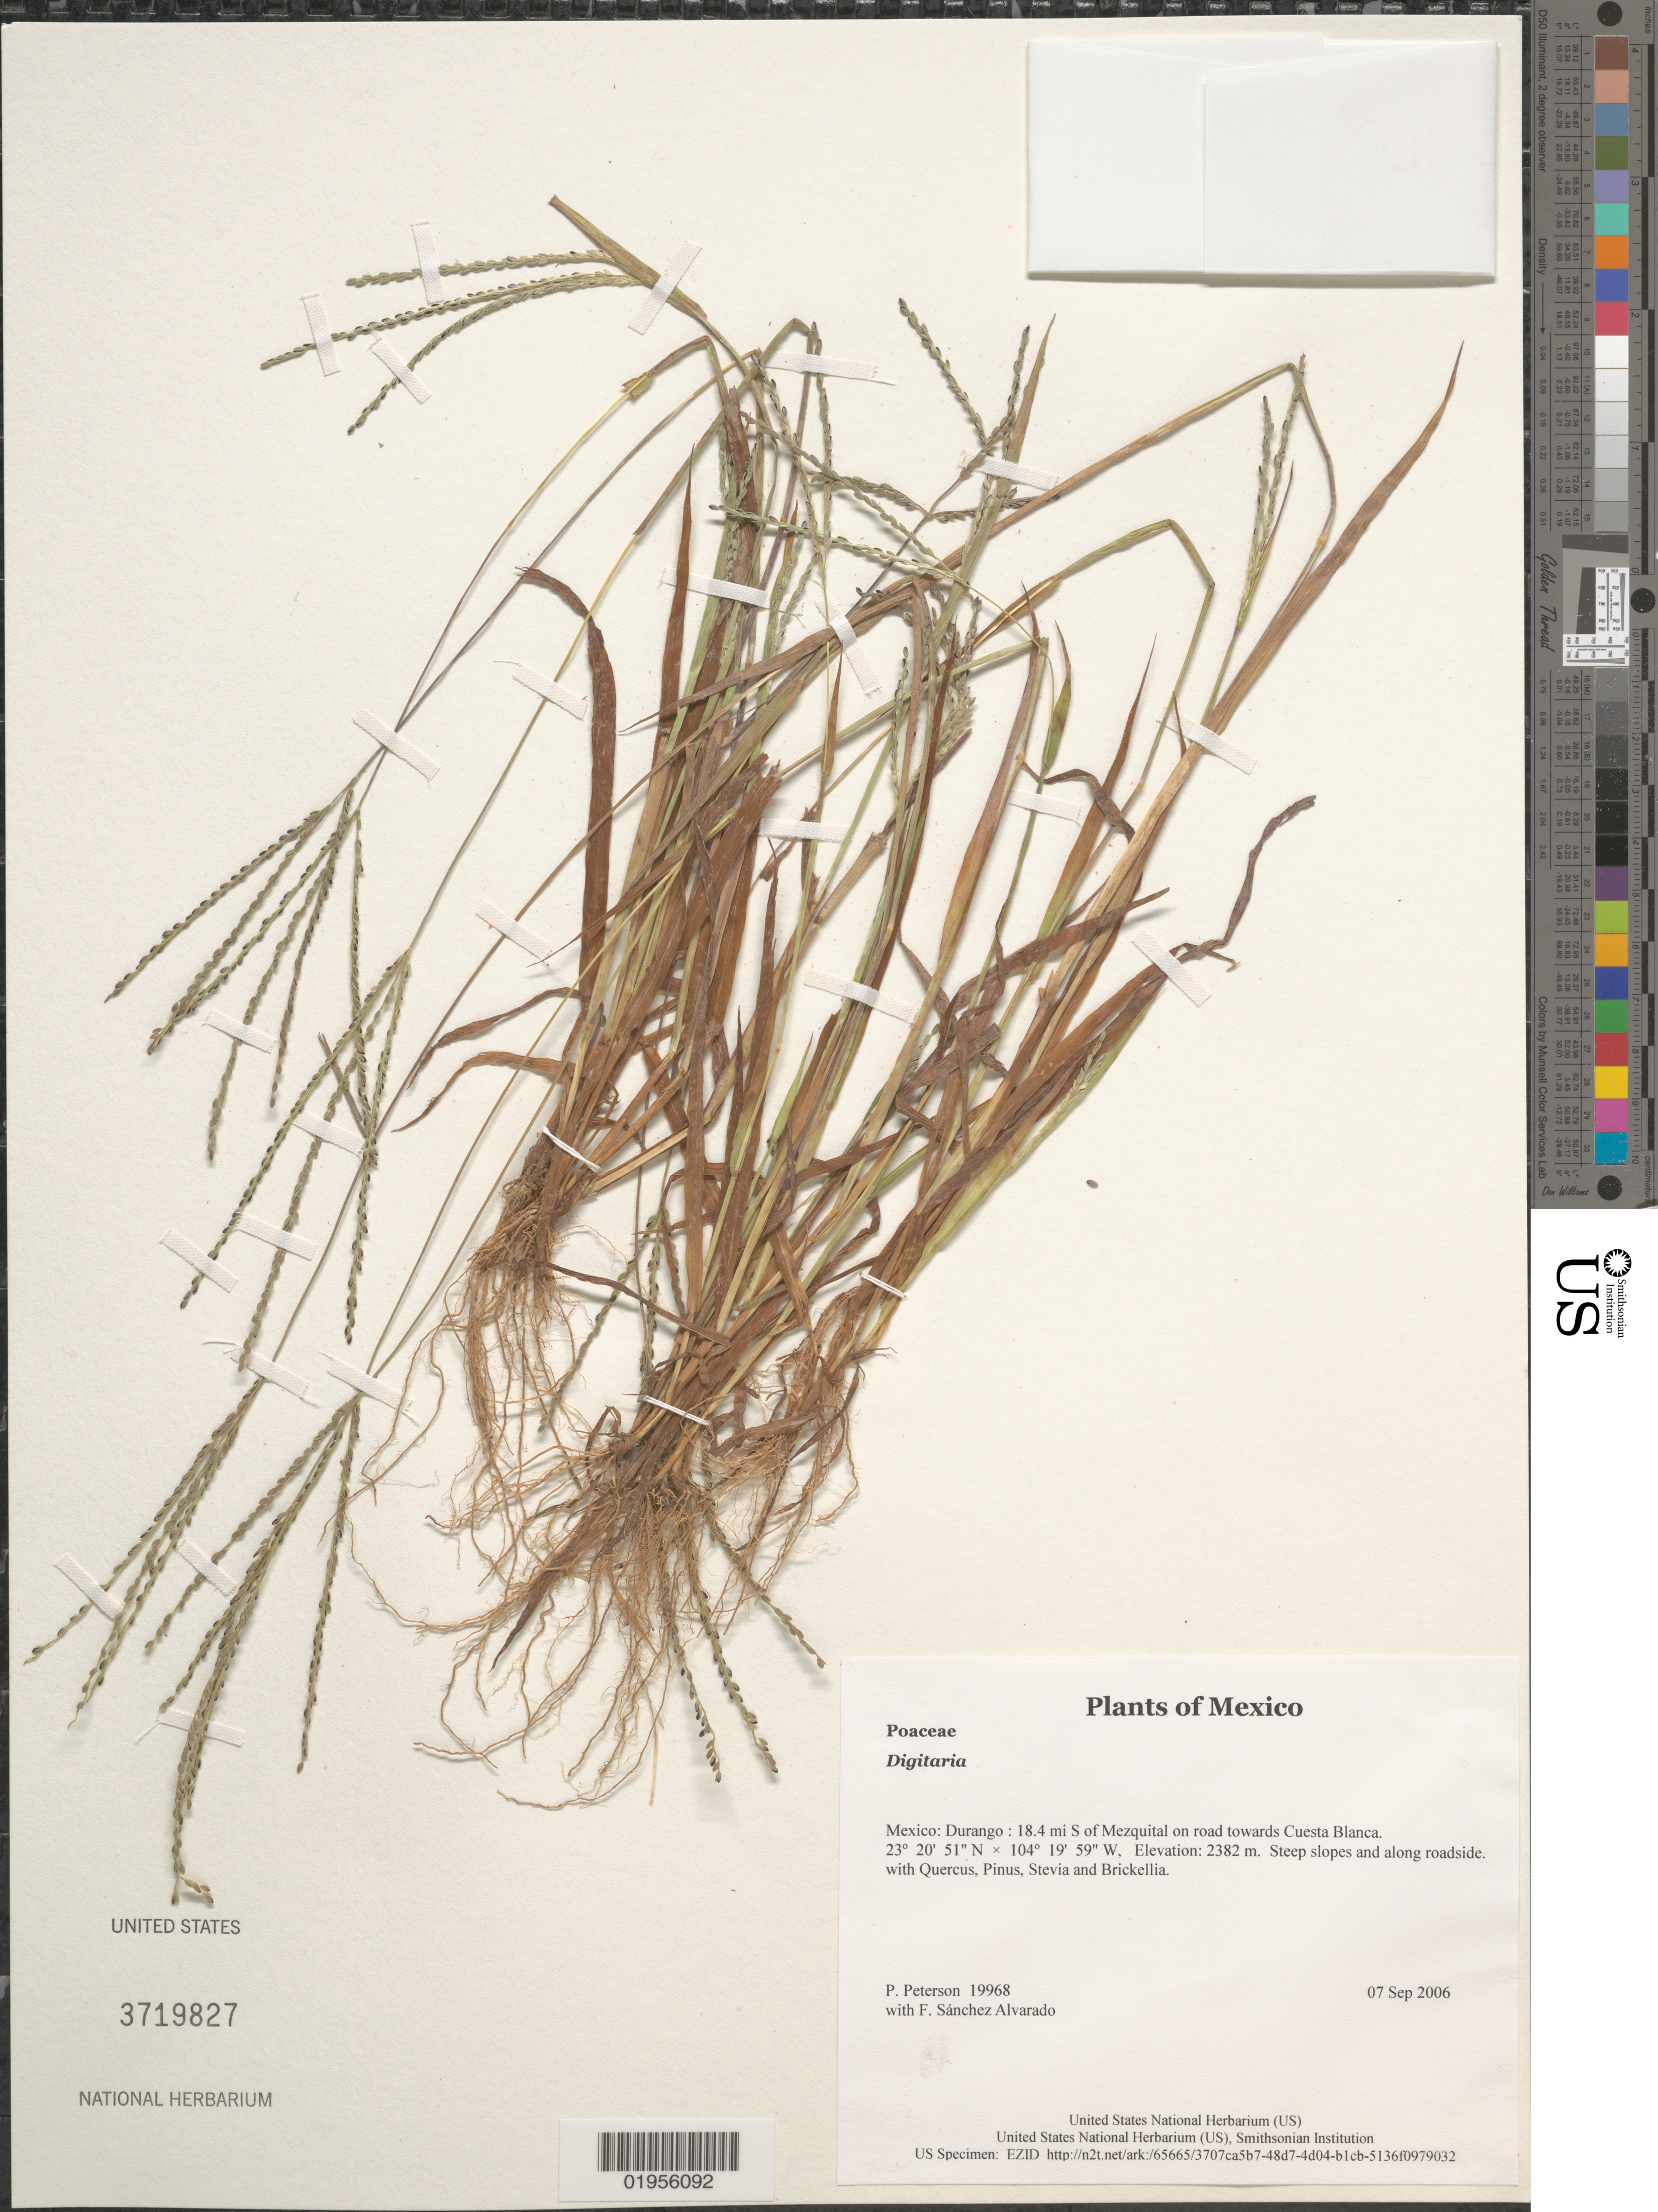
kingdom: Plantae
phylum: Tracheophyta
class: Liliopsida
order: Poales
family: Poaceae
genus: Digitaria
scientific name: Digitaria sp.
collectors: P. M. Peterson & F. Sánchez Alvarado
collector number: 19968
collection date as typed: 07 Sep 2006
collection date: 2006-09-07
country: Mexico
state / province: Durango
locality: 18.4 mi S of Mezquital on road towards Cuesta Blanca.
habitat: Steep slopes and along roadside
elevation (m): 2382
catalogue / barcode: US 3719827